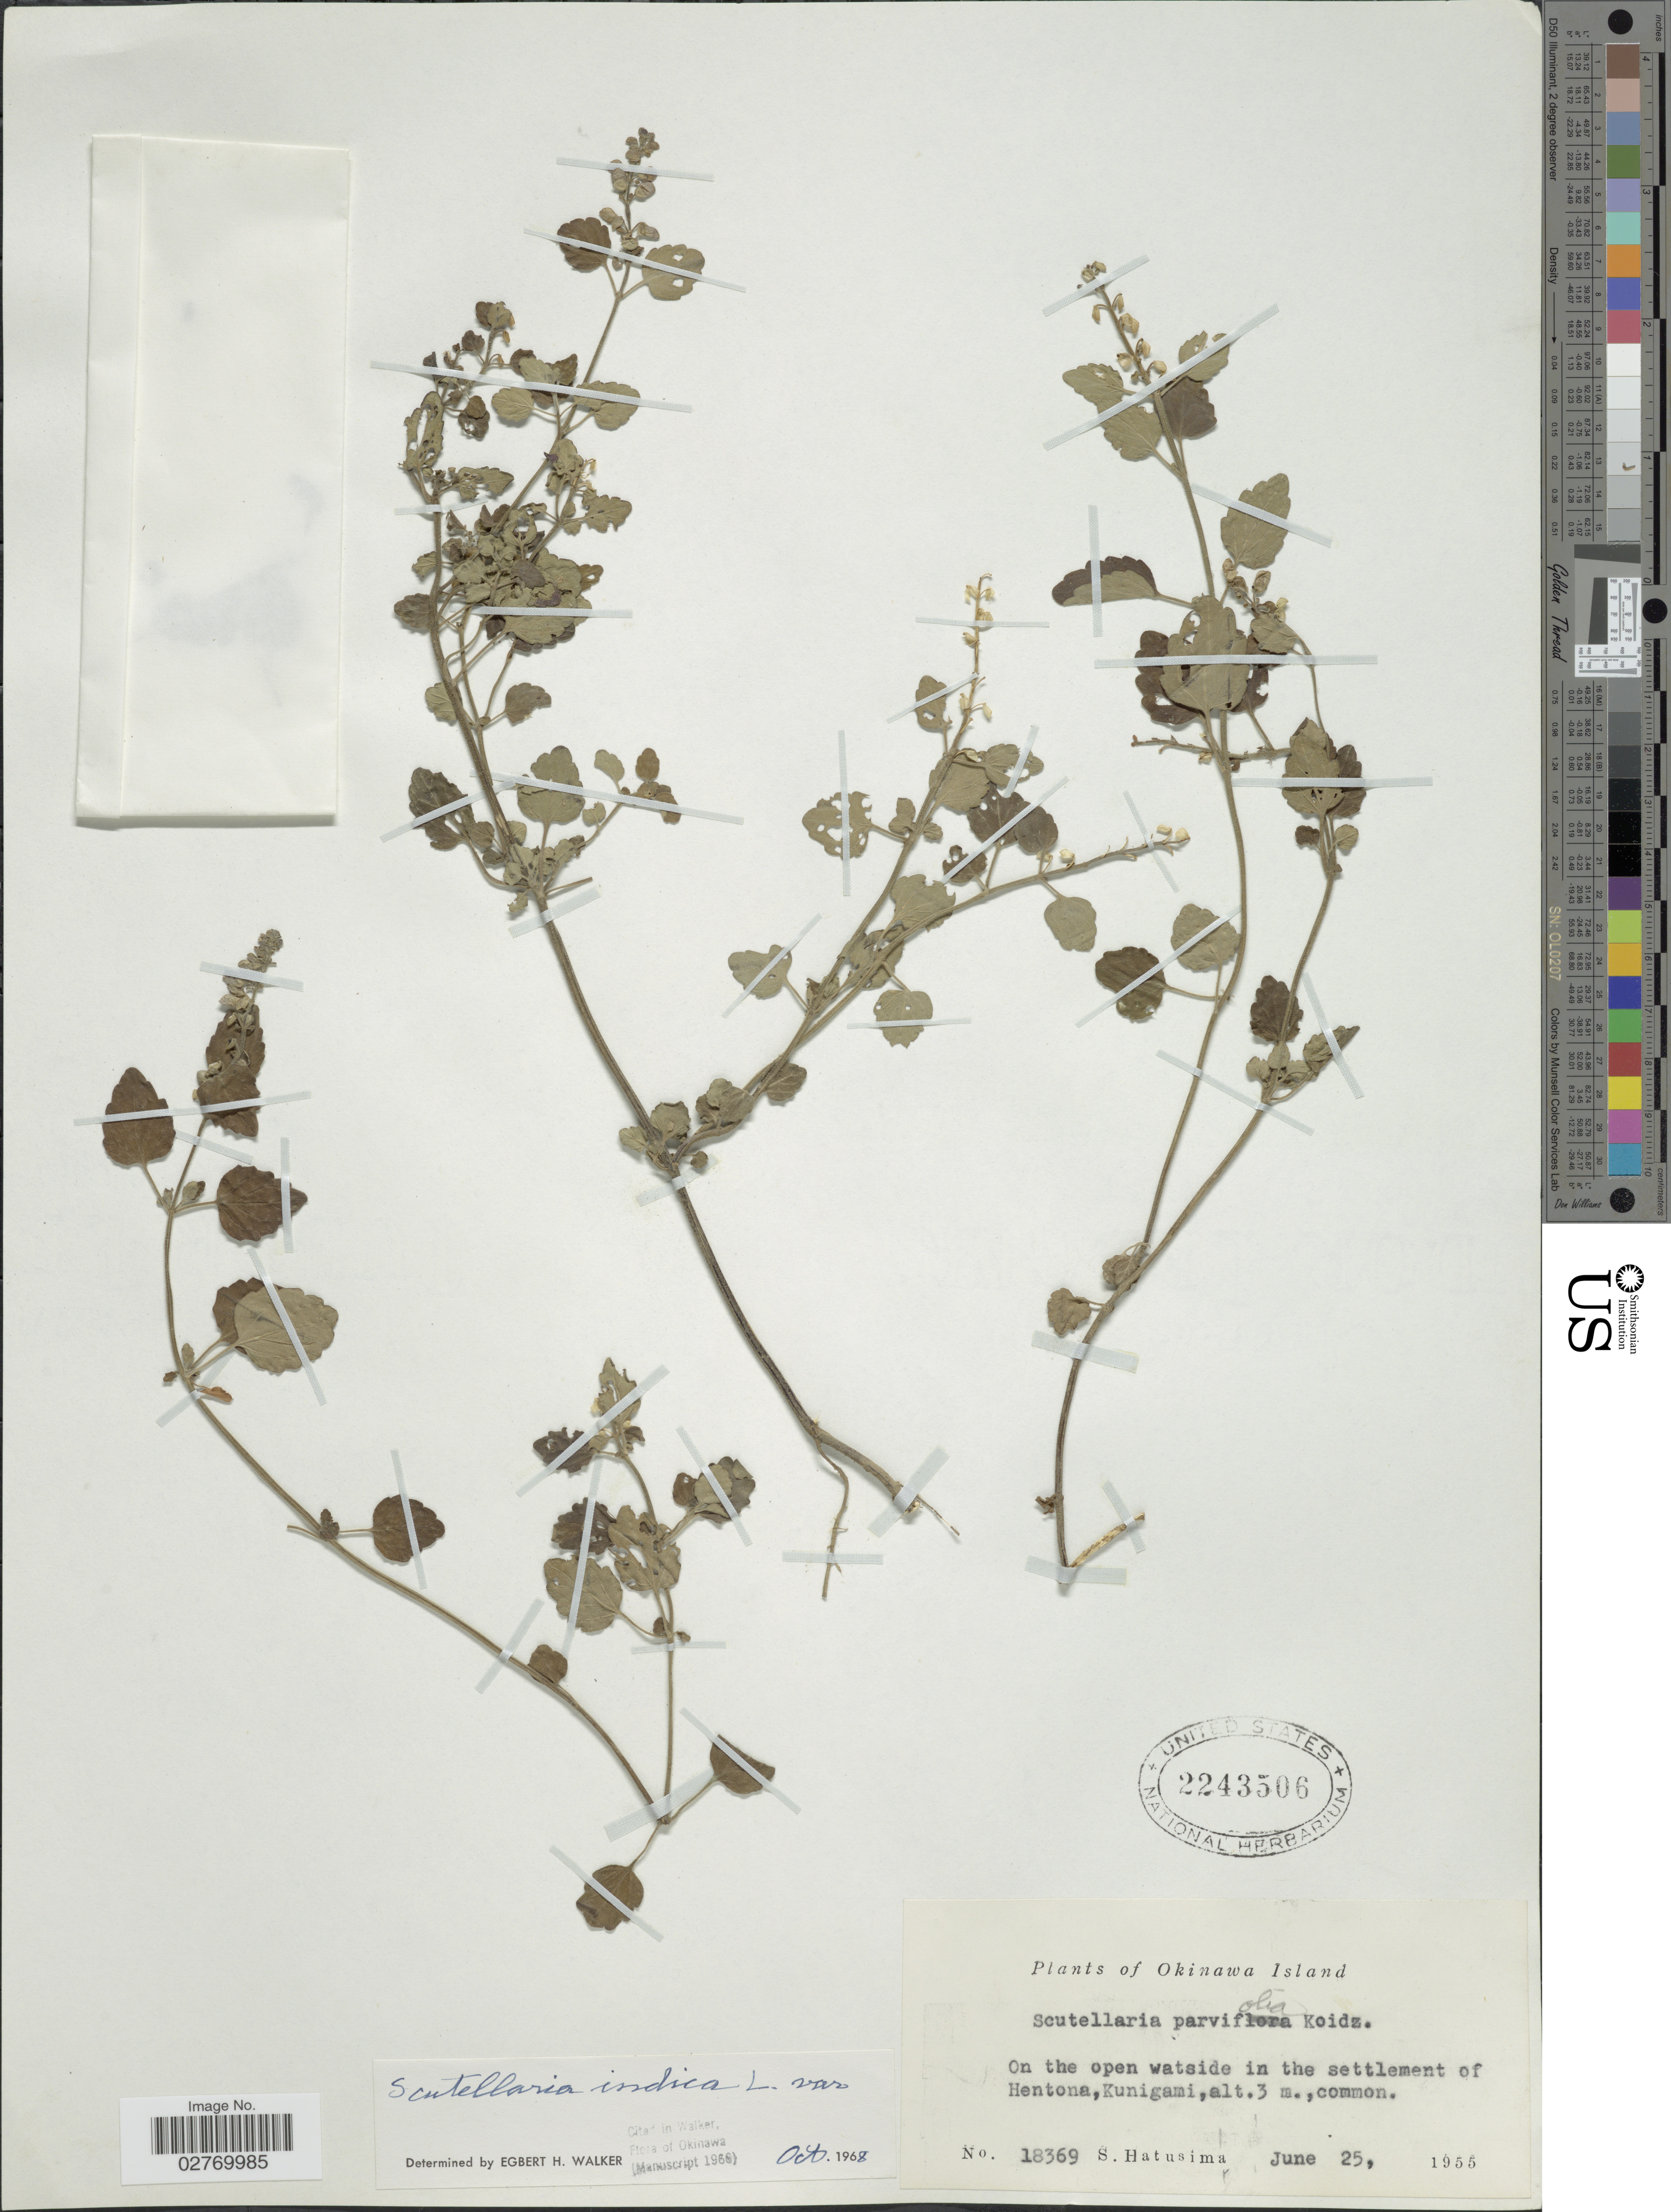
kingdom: Plantae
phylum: Tracheophyta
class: Magnoliopsida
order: Lamiales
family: Lamiaceae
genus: Scutellaria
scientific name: Scutellaria indica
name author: L.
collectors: S. Hatusima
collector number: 18369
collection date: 1955-06-25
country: Japan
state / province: Okinawa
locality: Okinawa Island. On the open watside in the settlement of Hentona, Kunigami.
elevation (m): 3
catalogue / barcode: US 2243506